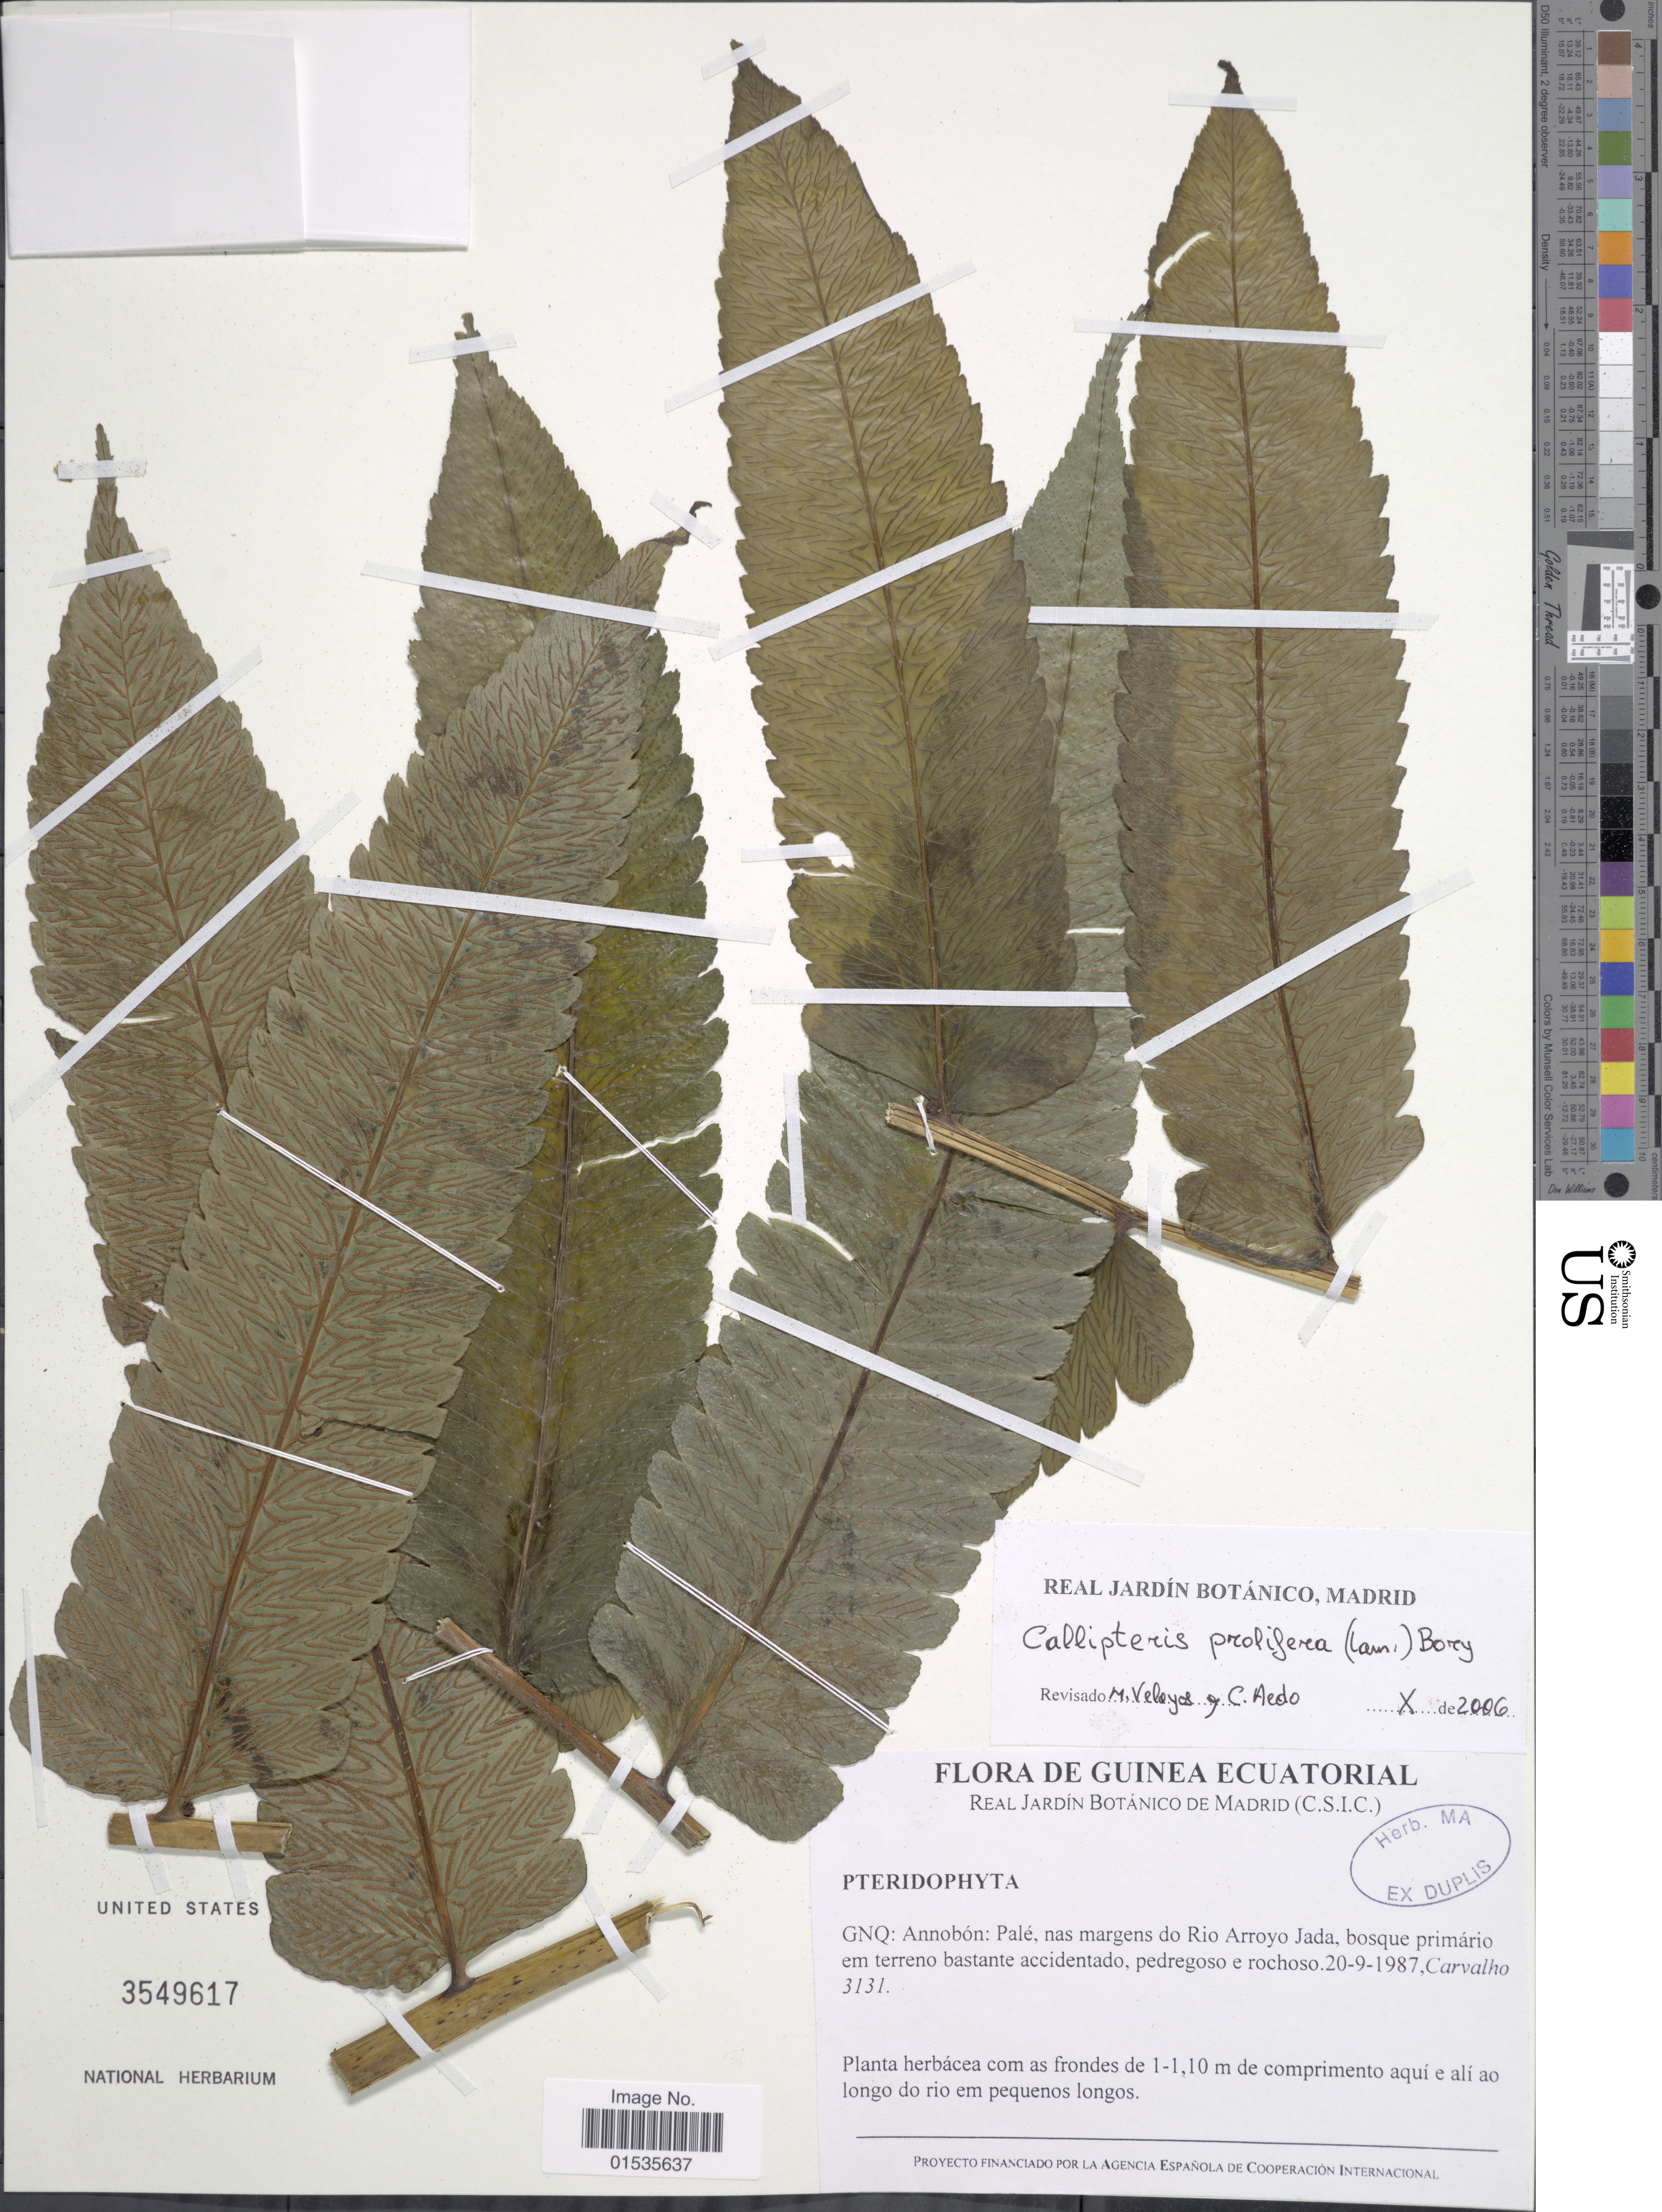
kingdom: Plantae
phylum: Tracheophyta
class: Polypodiopsida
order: Polypodiales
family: Athyriaceae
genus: Diplazium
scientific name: Diplazium proliferum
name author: (Lam.) Thouars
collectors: Carvalho, --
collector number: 3131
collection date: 1987-09-20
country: Equatorial Guinea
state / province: Annobon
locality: Guinea Ecuatorial, GNQ: Annobon: Pale, nas margens do Rio Arroyo Jada.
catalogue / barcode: US 3549617